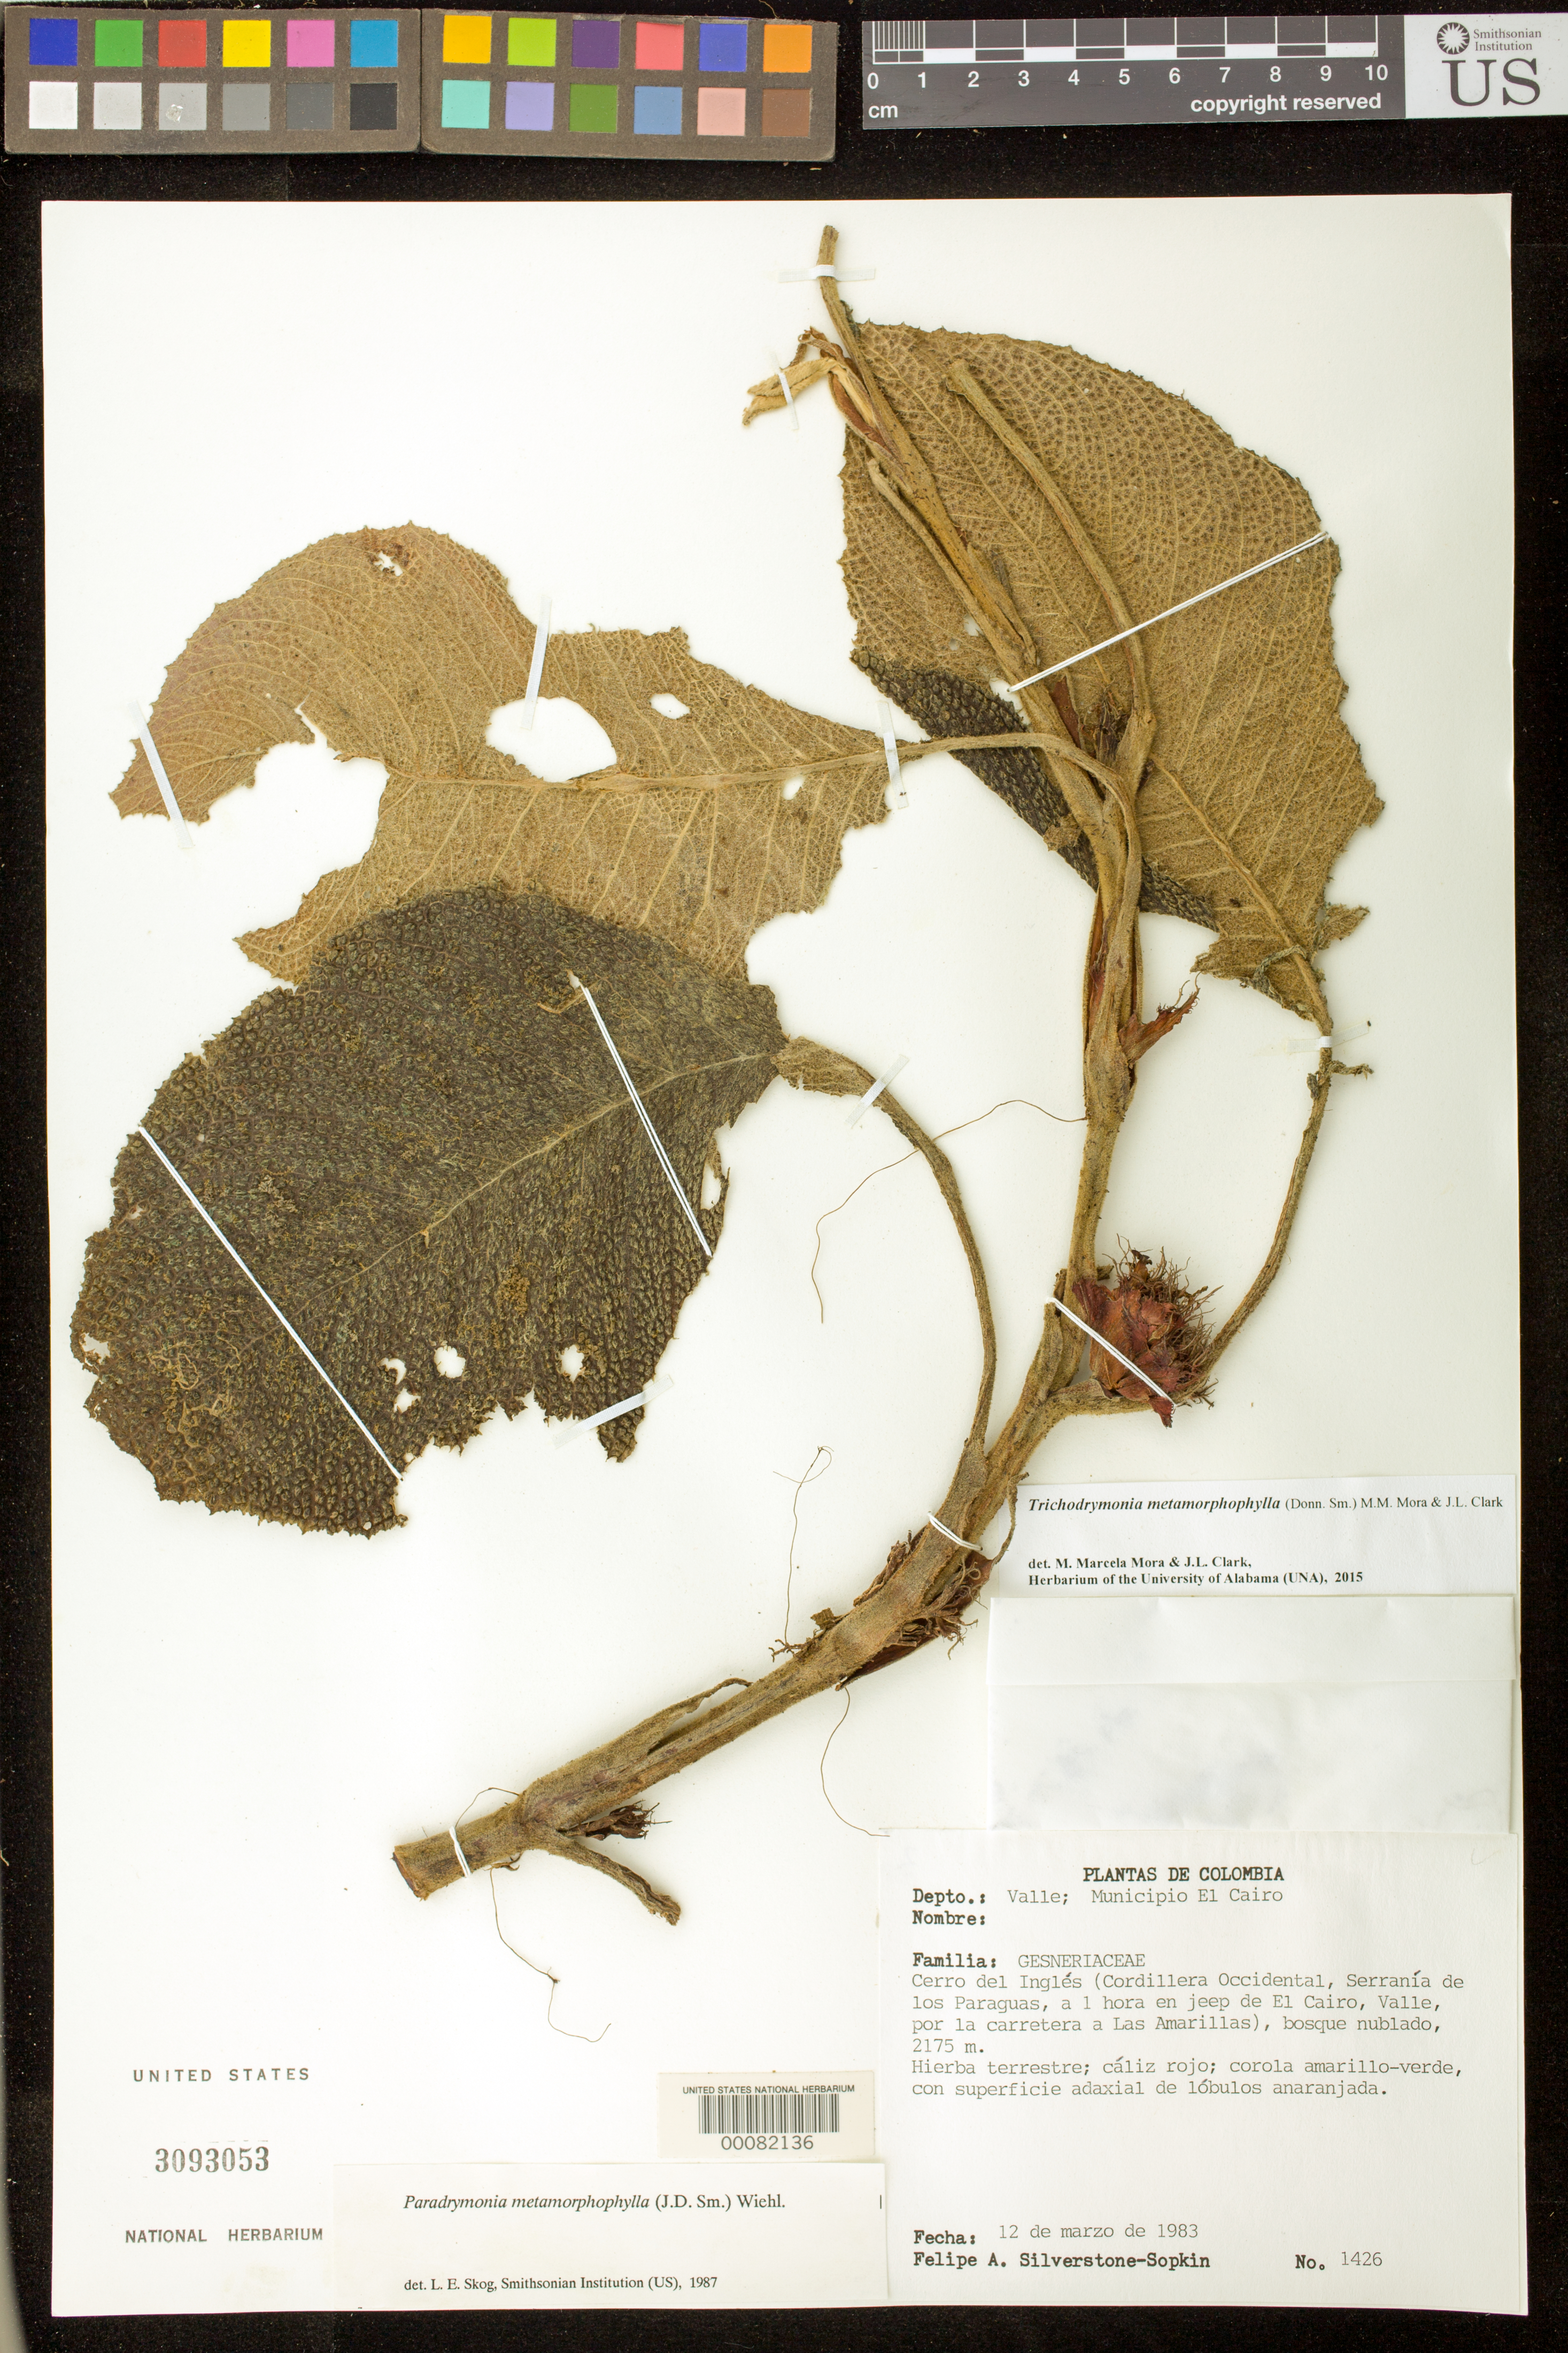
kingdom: Plantae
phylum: Tracheophyta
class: Magnoliopsida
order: Lamiales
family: Gesneriaceae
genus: Trichodrymonia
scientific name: Trichodrymonia metamorphophylla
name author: (Donn. Sm.) M.M. Mora & J.L. Clark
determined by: Mora, M. M.; Clark, J. L.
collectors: P. A. Silverstone-Sopkin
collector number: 1426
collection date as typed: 12 Mar 1983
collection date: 1983-03-12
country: Colombia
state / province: Valle del Cauca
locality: Municipality El Cairo, Cerro del Ingles (Cordillera Occidental, Serrania de los Paraguas, about 1 hr by jeep from El Cairo)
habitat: Cloud forest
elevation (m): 2175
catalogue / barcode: US 3093053